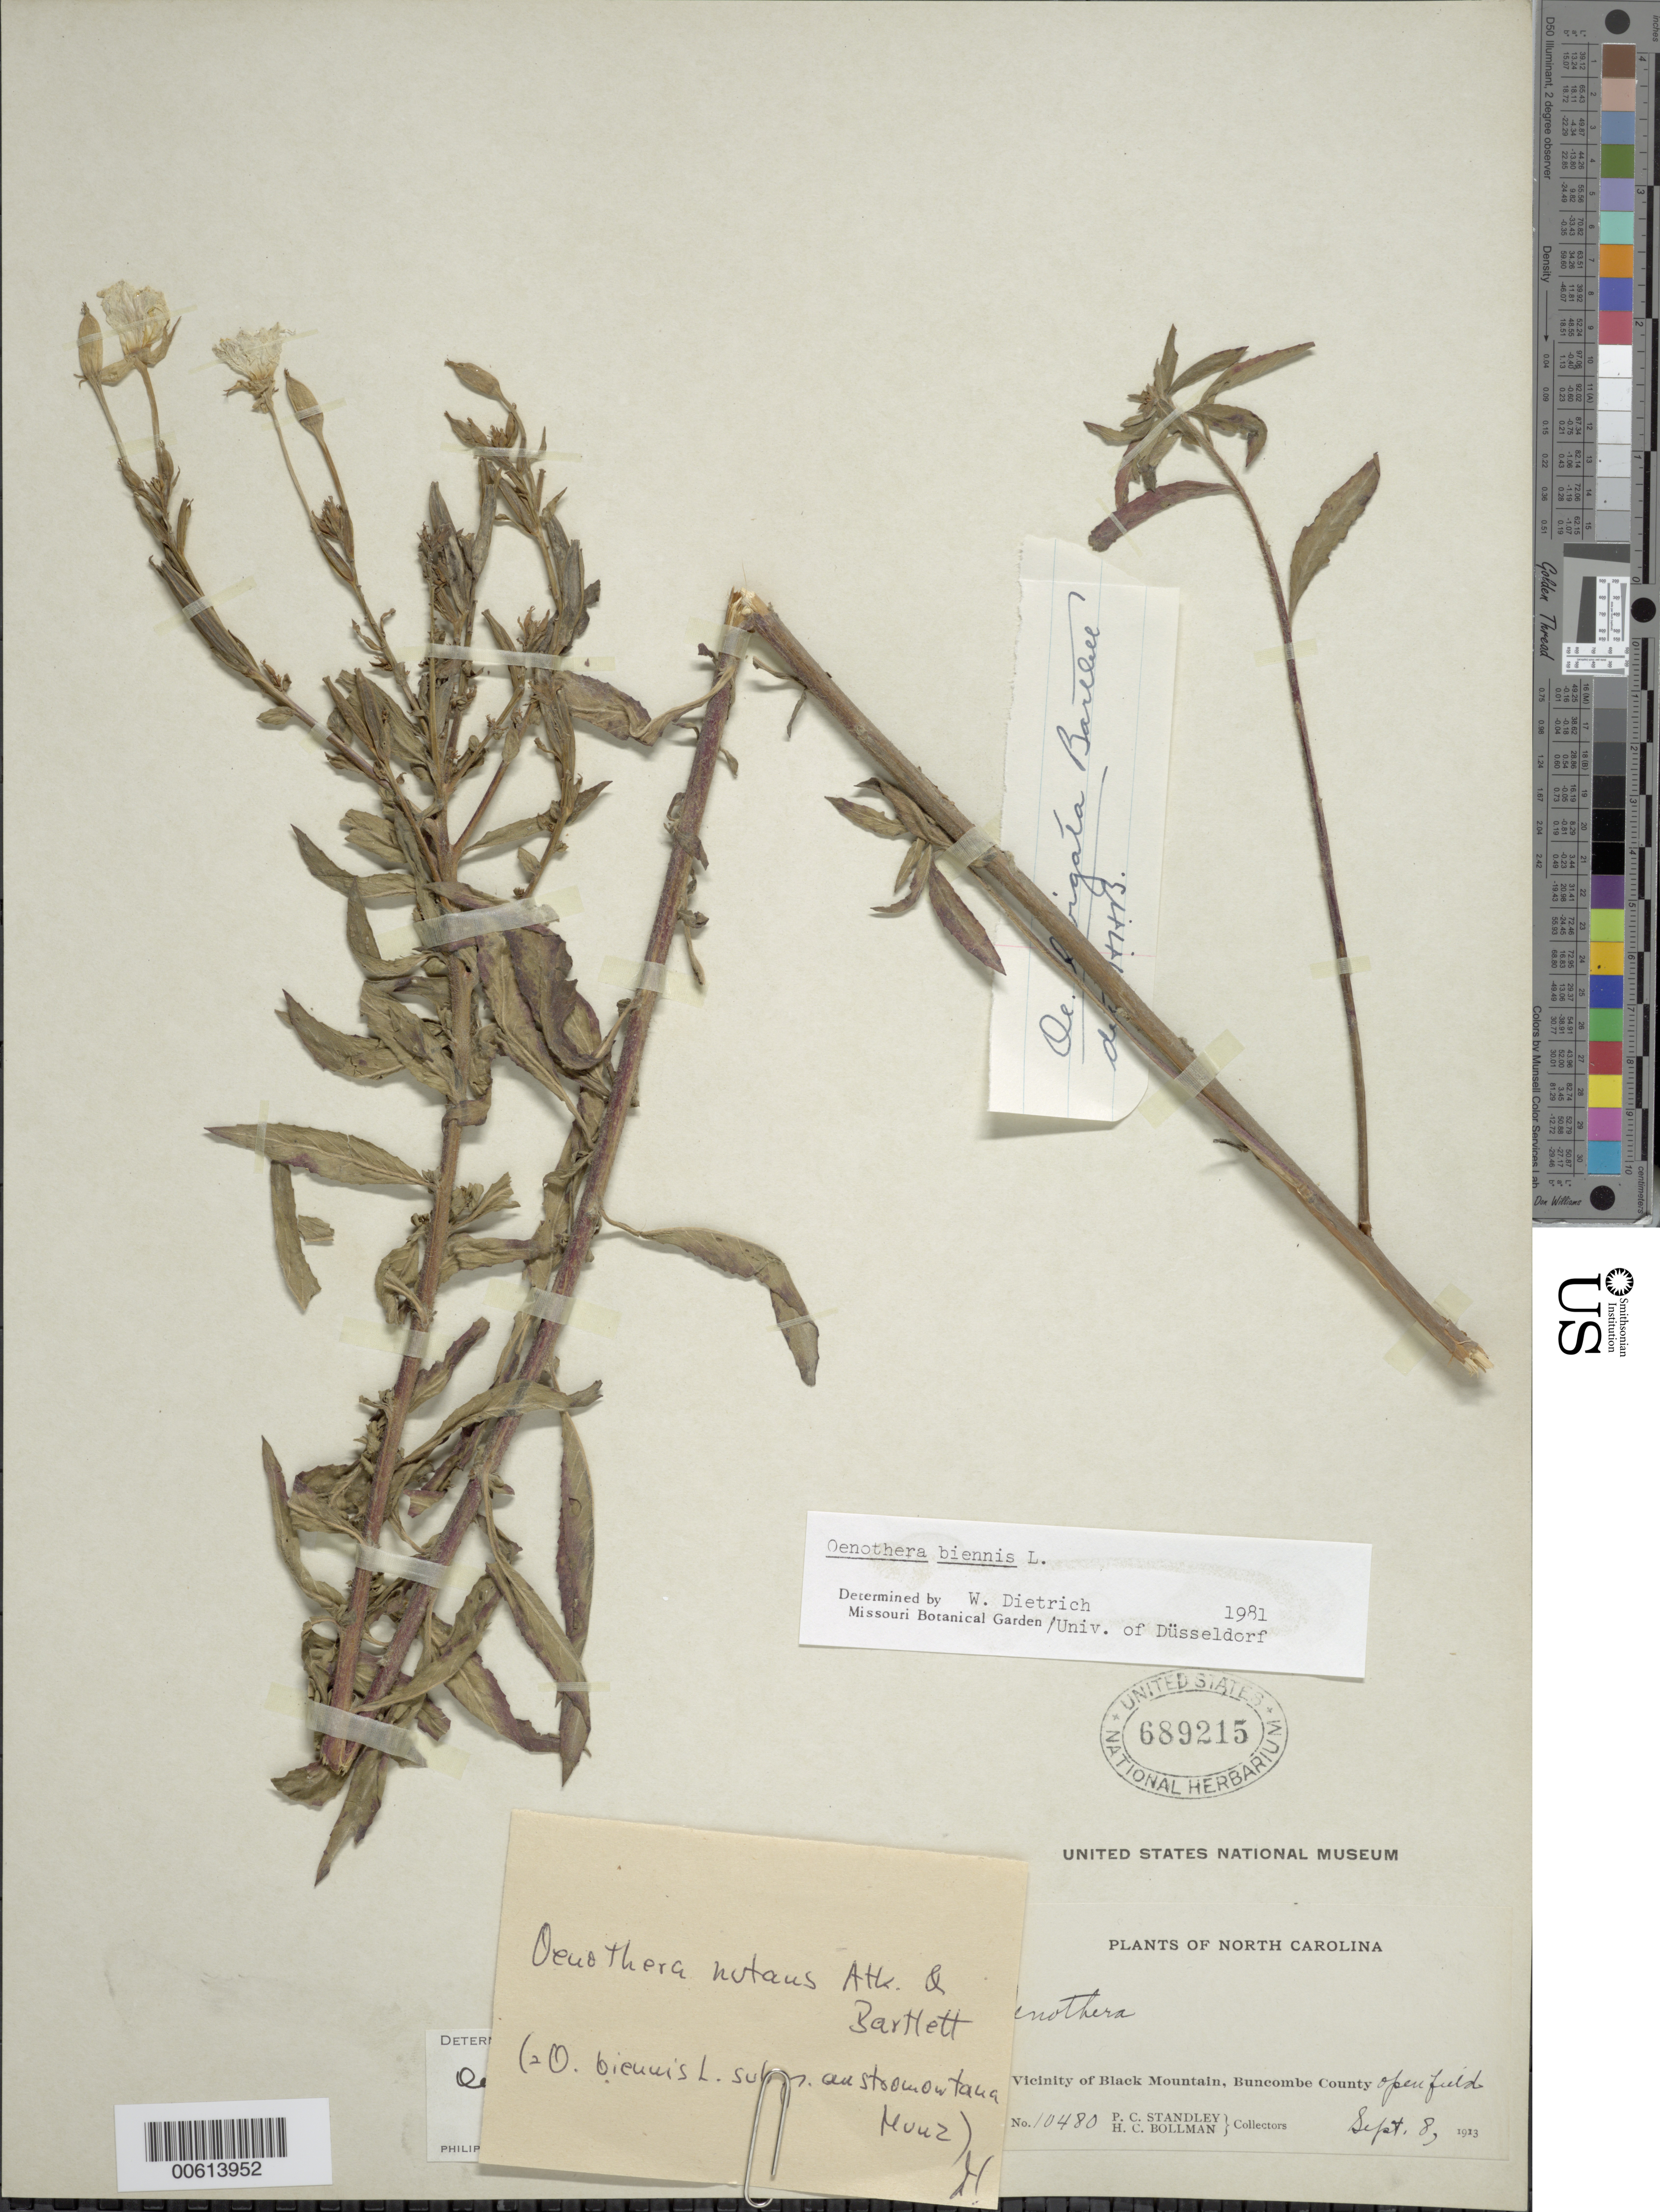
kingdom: Plantae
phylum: Tracheophyta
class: Magnoliopsida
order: Myrtales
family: Onagraceae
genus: Oenothera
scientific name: Oenothera biennis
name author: L.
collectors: P. C. Standley & H. C. Bollman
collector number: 10480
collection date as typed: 08 Sep 1913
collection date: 1913-09-08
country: United States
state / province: North Carolina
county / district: Buncombe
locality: Black Mountain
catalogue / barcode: US 689215